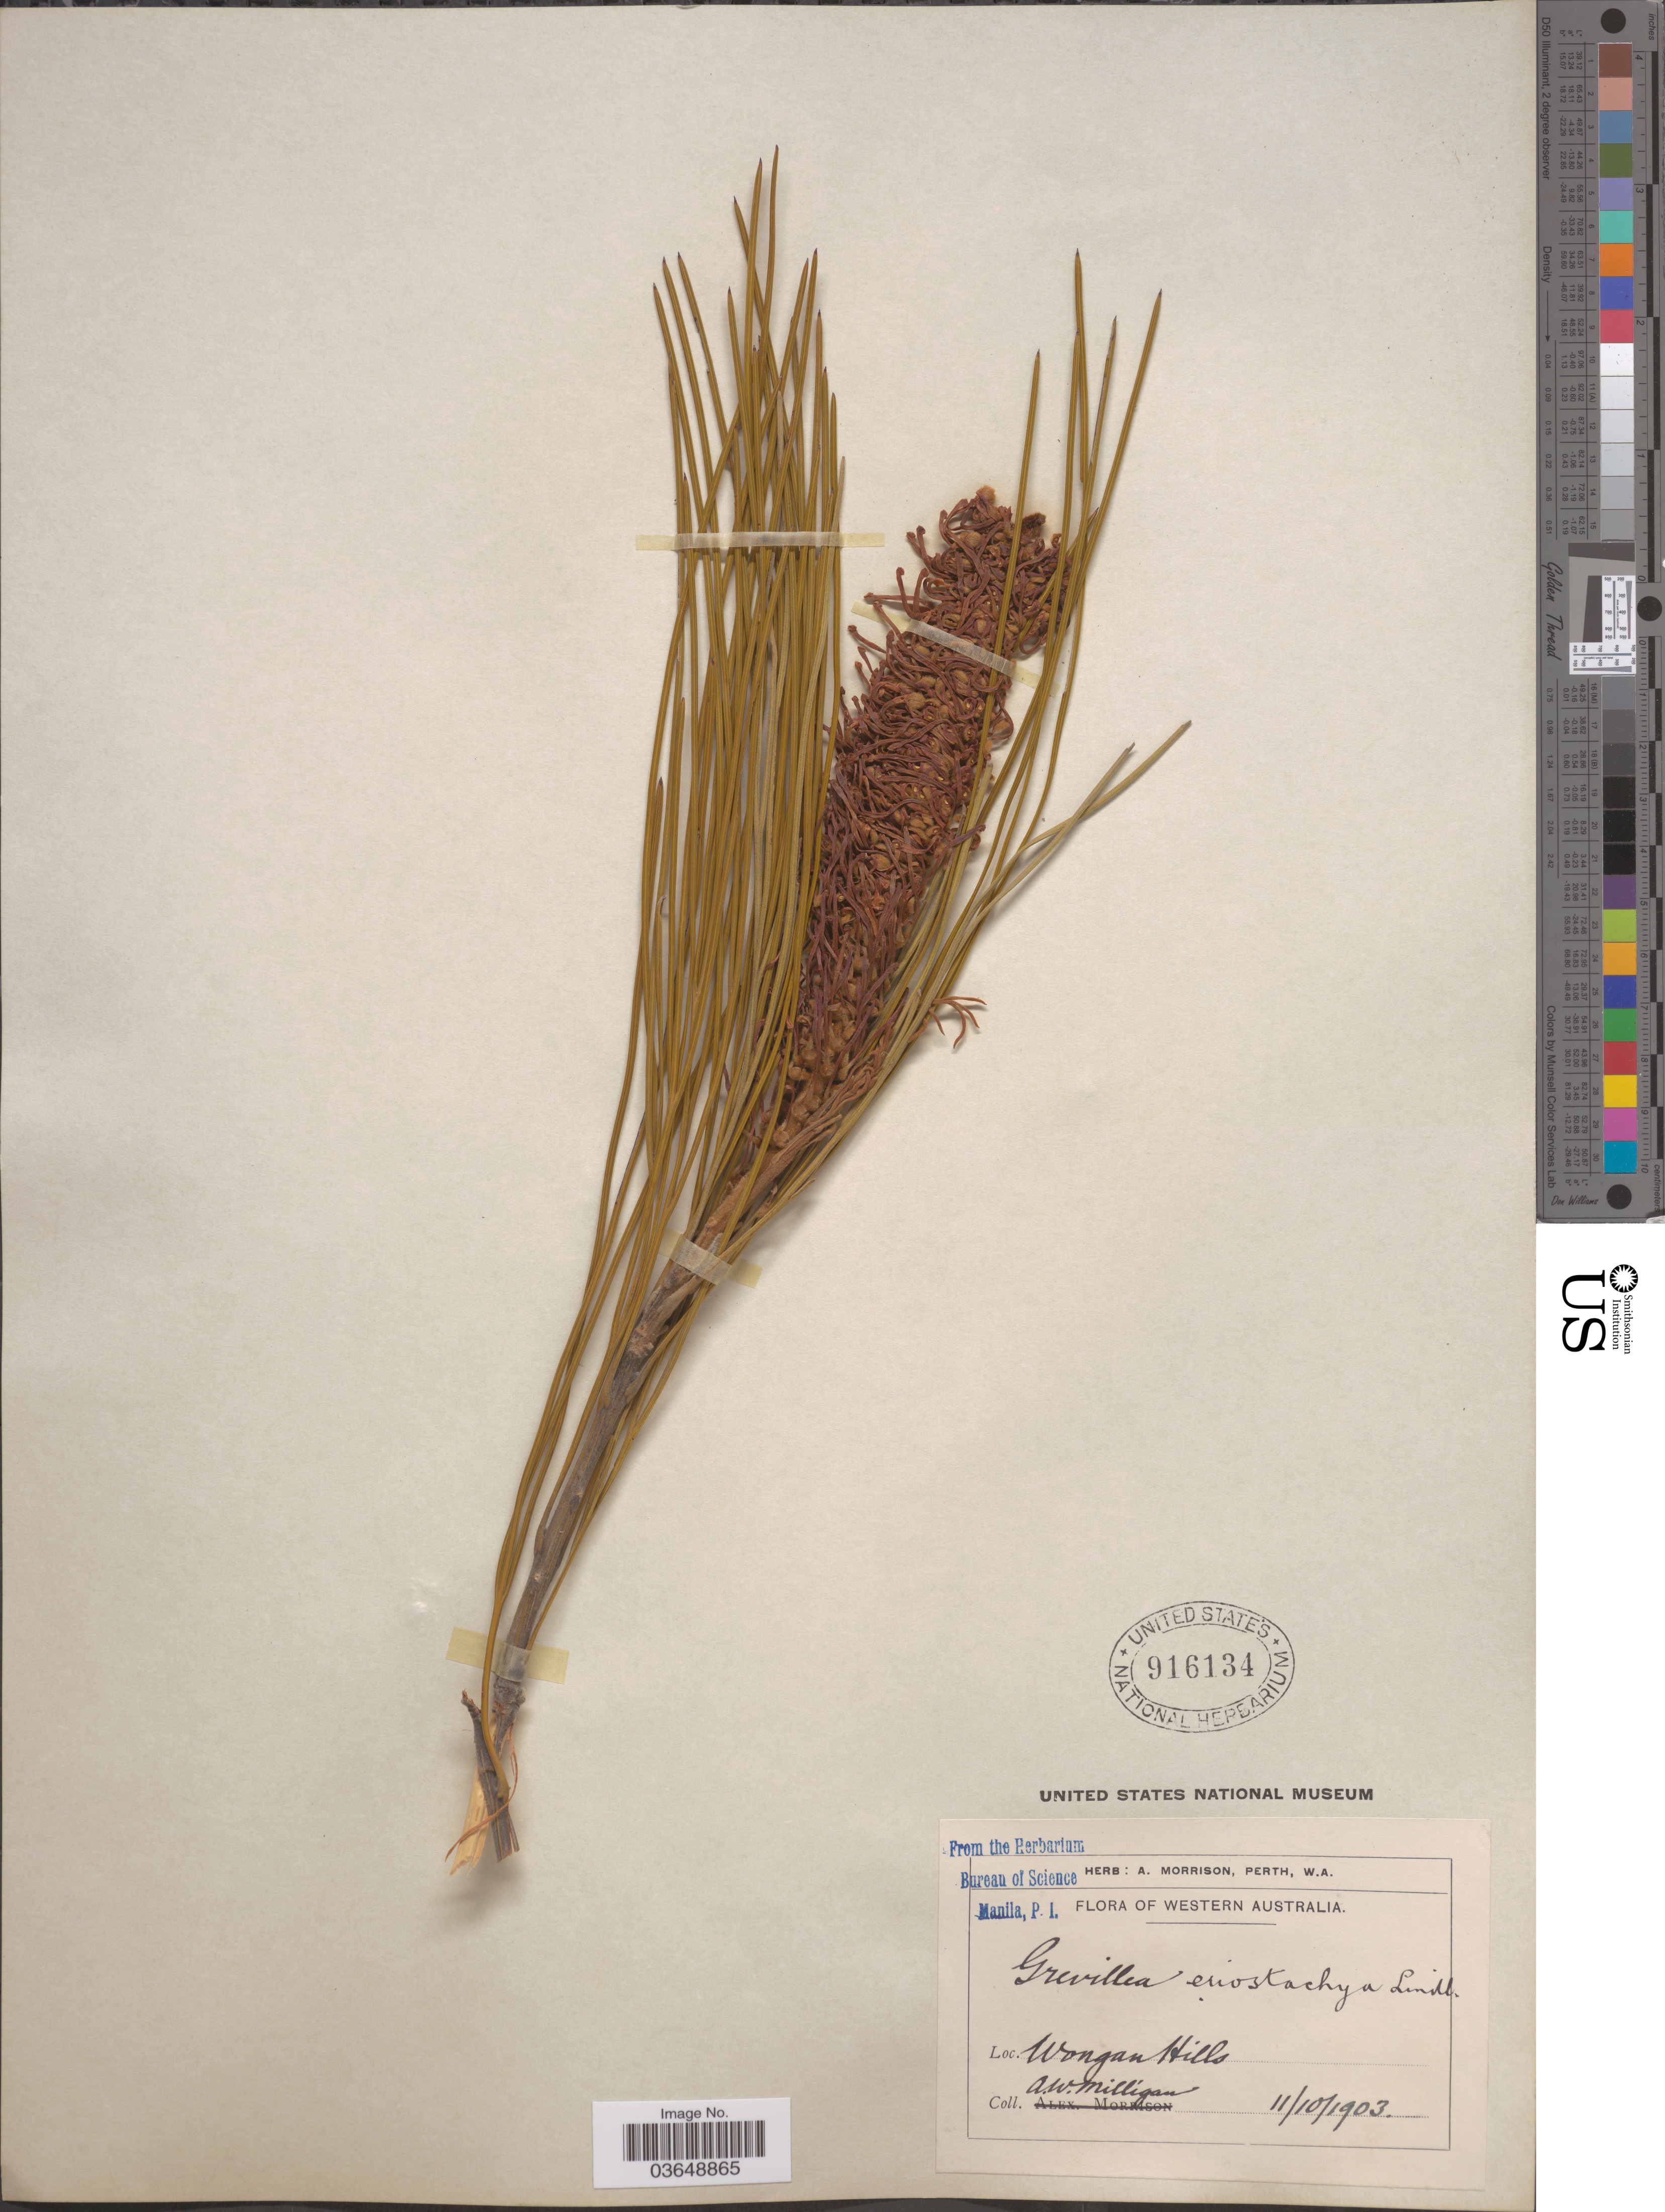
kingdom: Plantae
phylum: Tracheophyta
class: Magnoliopsida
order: Proteales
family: Proteaceae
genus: Grevillea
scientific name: Grevillea eriostachya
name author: Lindl.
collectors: A. Milligan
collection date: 1903-10-11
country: Australia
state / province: Western Australia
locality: Wongan Hills.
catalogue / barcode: US 916134